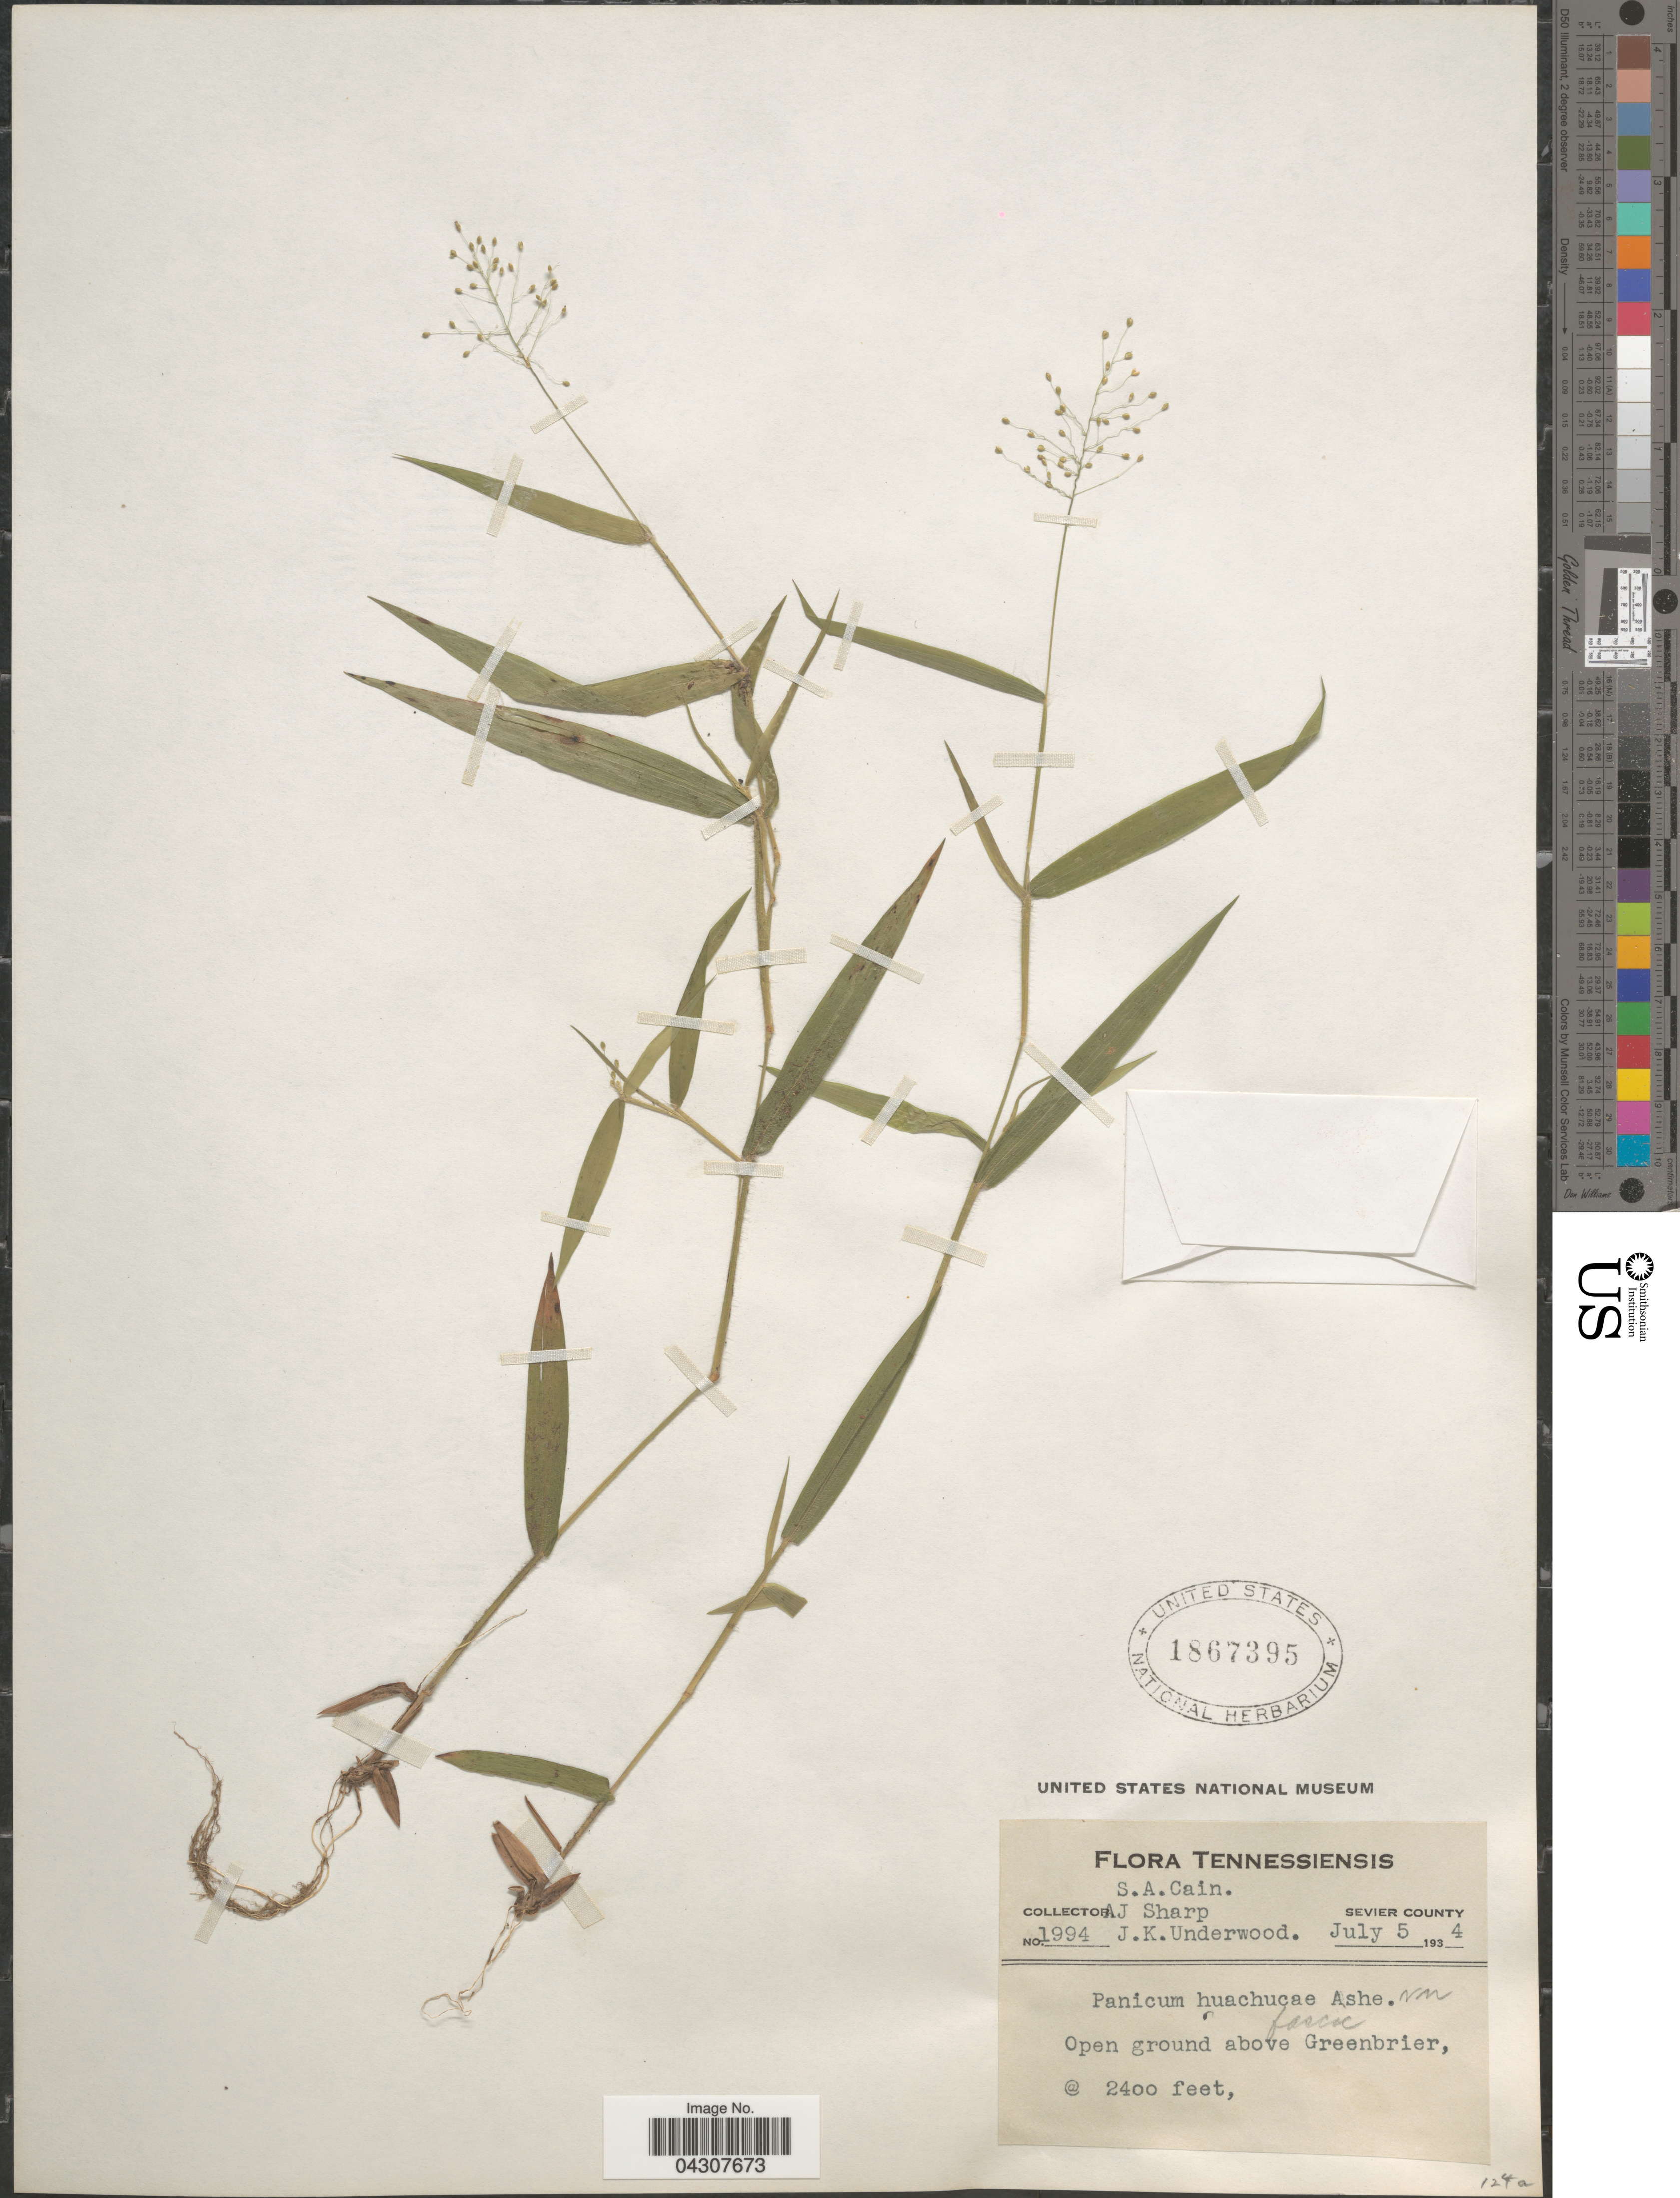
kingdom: Plantae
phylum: Tracheophyta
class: Liliopsida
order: Poales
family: Poaceae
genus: Dichanthelium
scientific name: Dichanthelium acuminatum var. acuminatum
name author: (Sw.) Gould & C.A. Clark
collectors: S. Cain, A. J. Sharp & J. K. Underwood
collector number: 1994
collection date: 1934-07-05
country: United States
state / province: Tennessee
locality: Sevier County. Open ground above Greenbrier.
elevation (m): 732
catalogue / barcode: US 1867395